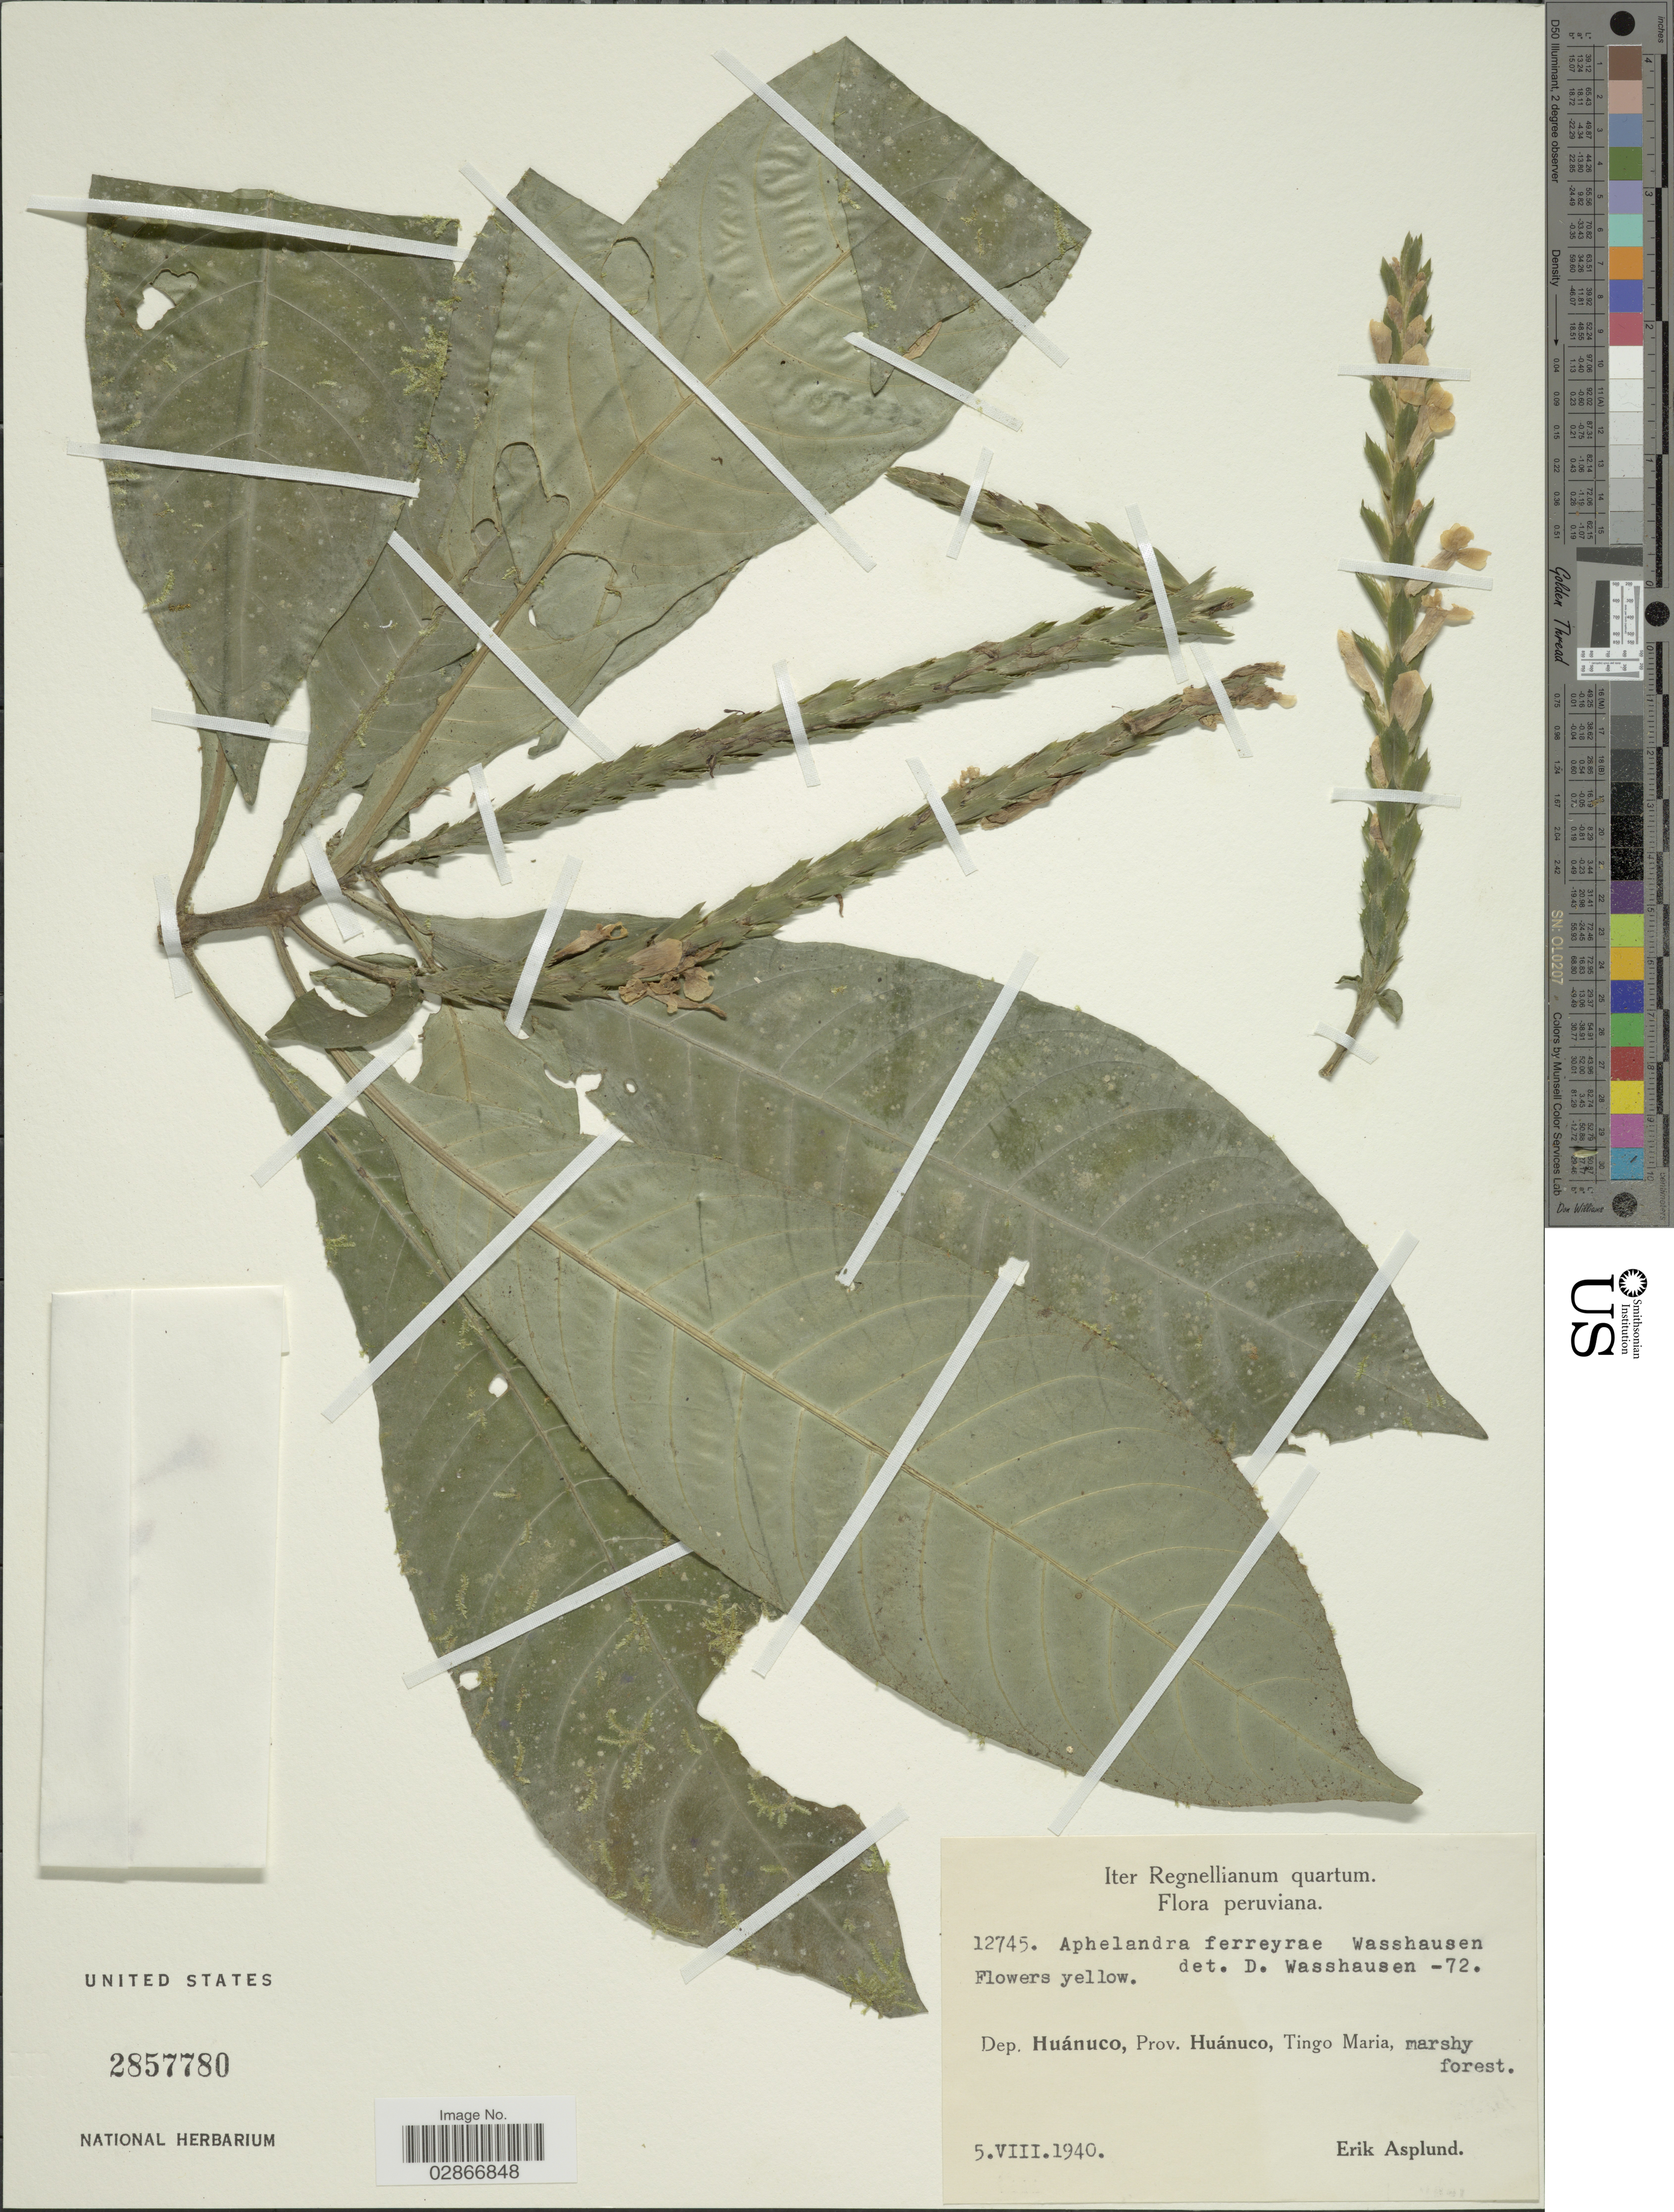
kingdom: Plantae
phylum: Tracheophyta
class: Magnoliopsida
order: Lamiales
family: Acanthaceae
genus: Aphelandra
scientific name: Aphelandra ferreyrae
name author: Wassh.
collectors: E. Asplund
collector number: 12745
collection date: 1940-08-05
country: Peru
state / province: Huánuco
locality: Dep. Huánuco, Tingo Maria.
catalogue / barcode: US 2857780